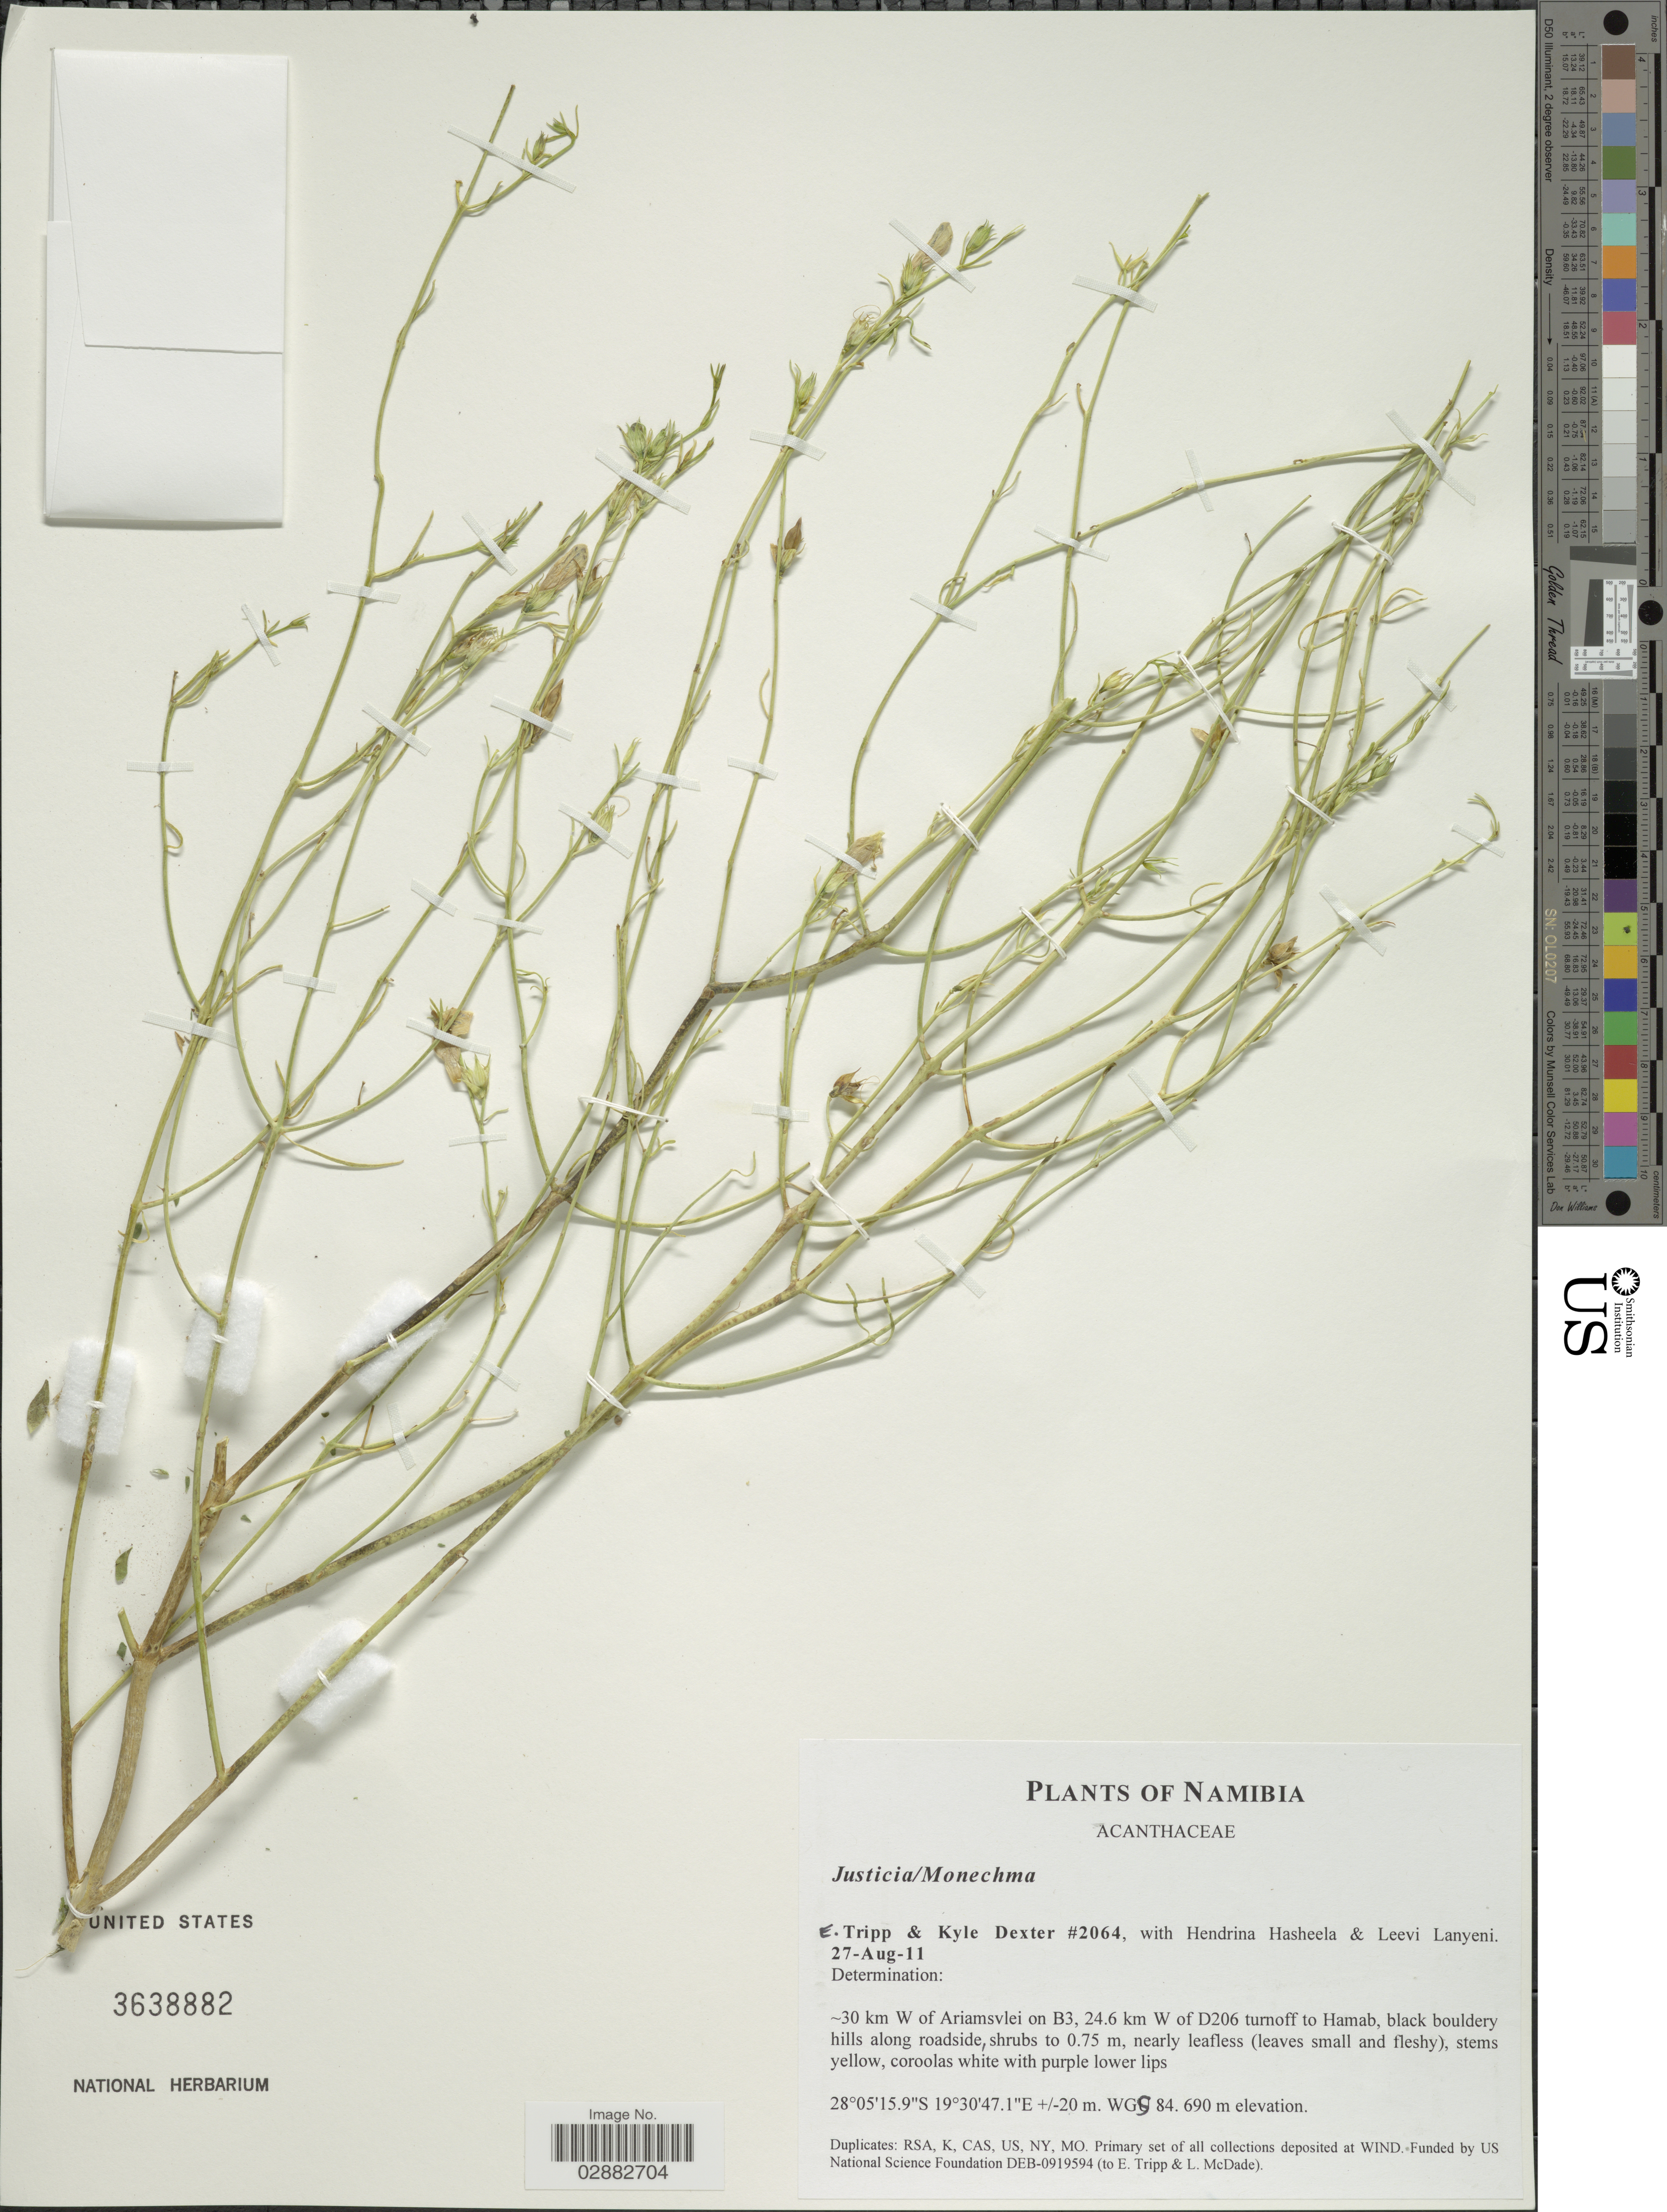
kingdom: Plantae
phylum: Tracheophyta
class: Magnoliopsida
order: Lamiales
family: Acanthaceae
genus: Justicia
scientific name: Justicia sp.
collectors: E. Tripp, K. Dexter, H. Hasheela & L. Lanyeni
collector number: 2064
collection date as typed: Transcribed d/m/y: 27/8/11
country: Namibia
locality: - 30 km W of Ariamsvlei on B3, 24.6 km W of D206 turnoff to Hamab.±20 m. WGS 84.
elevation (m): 690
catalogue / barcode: US 3638882